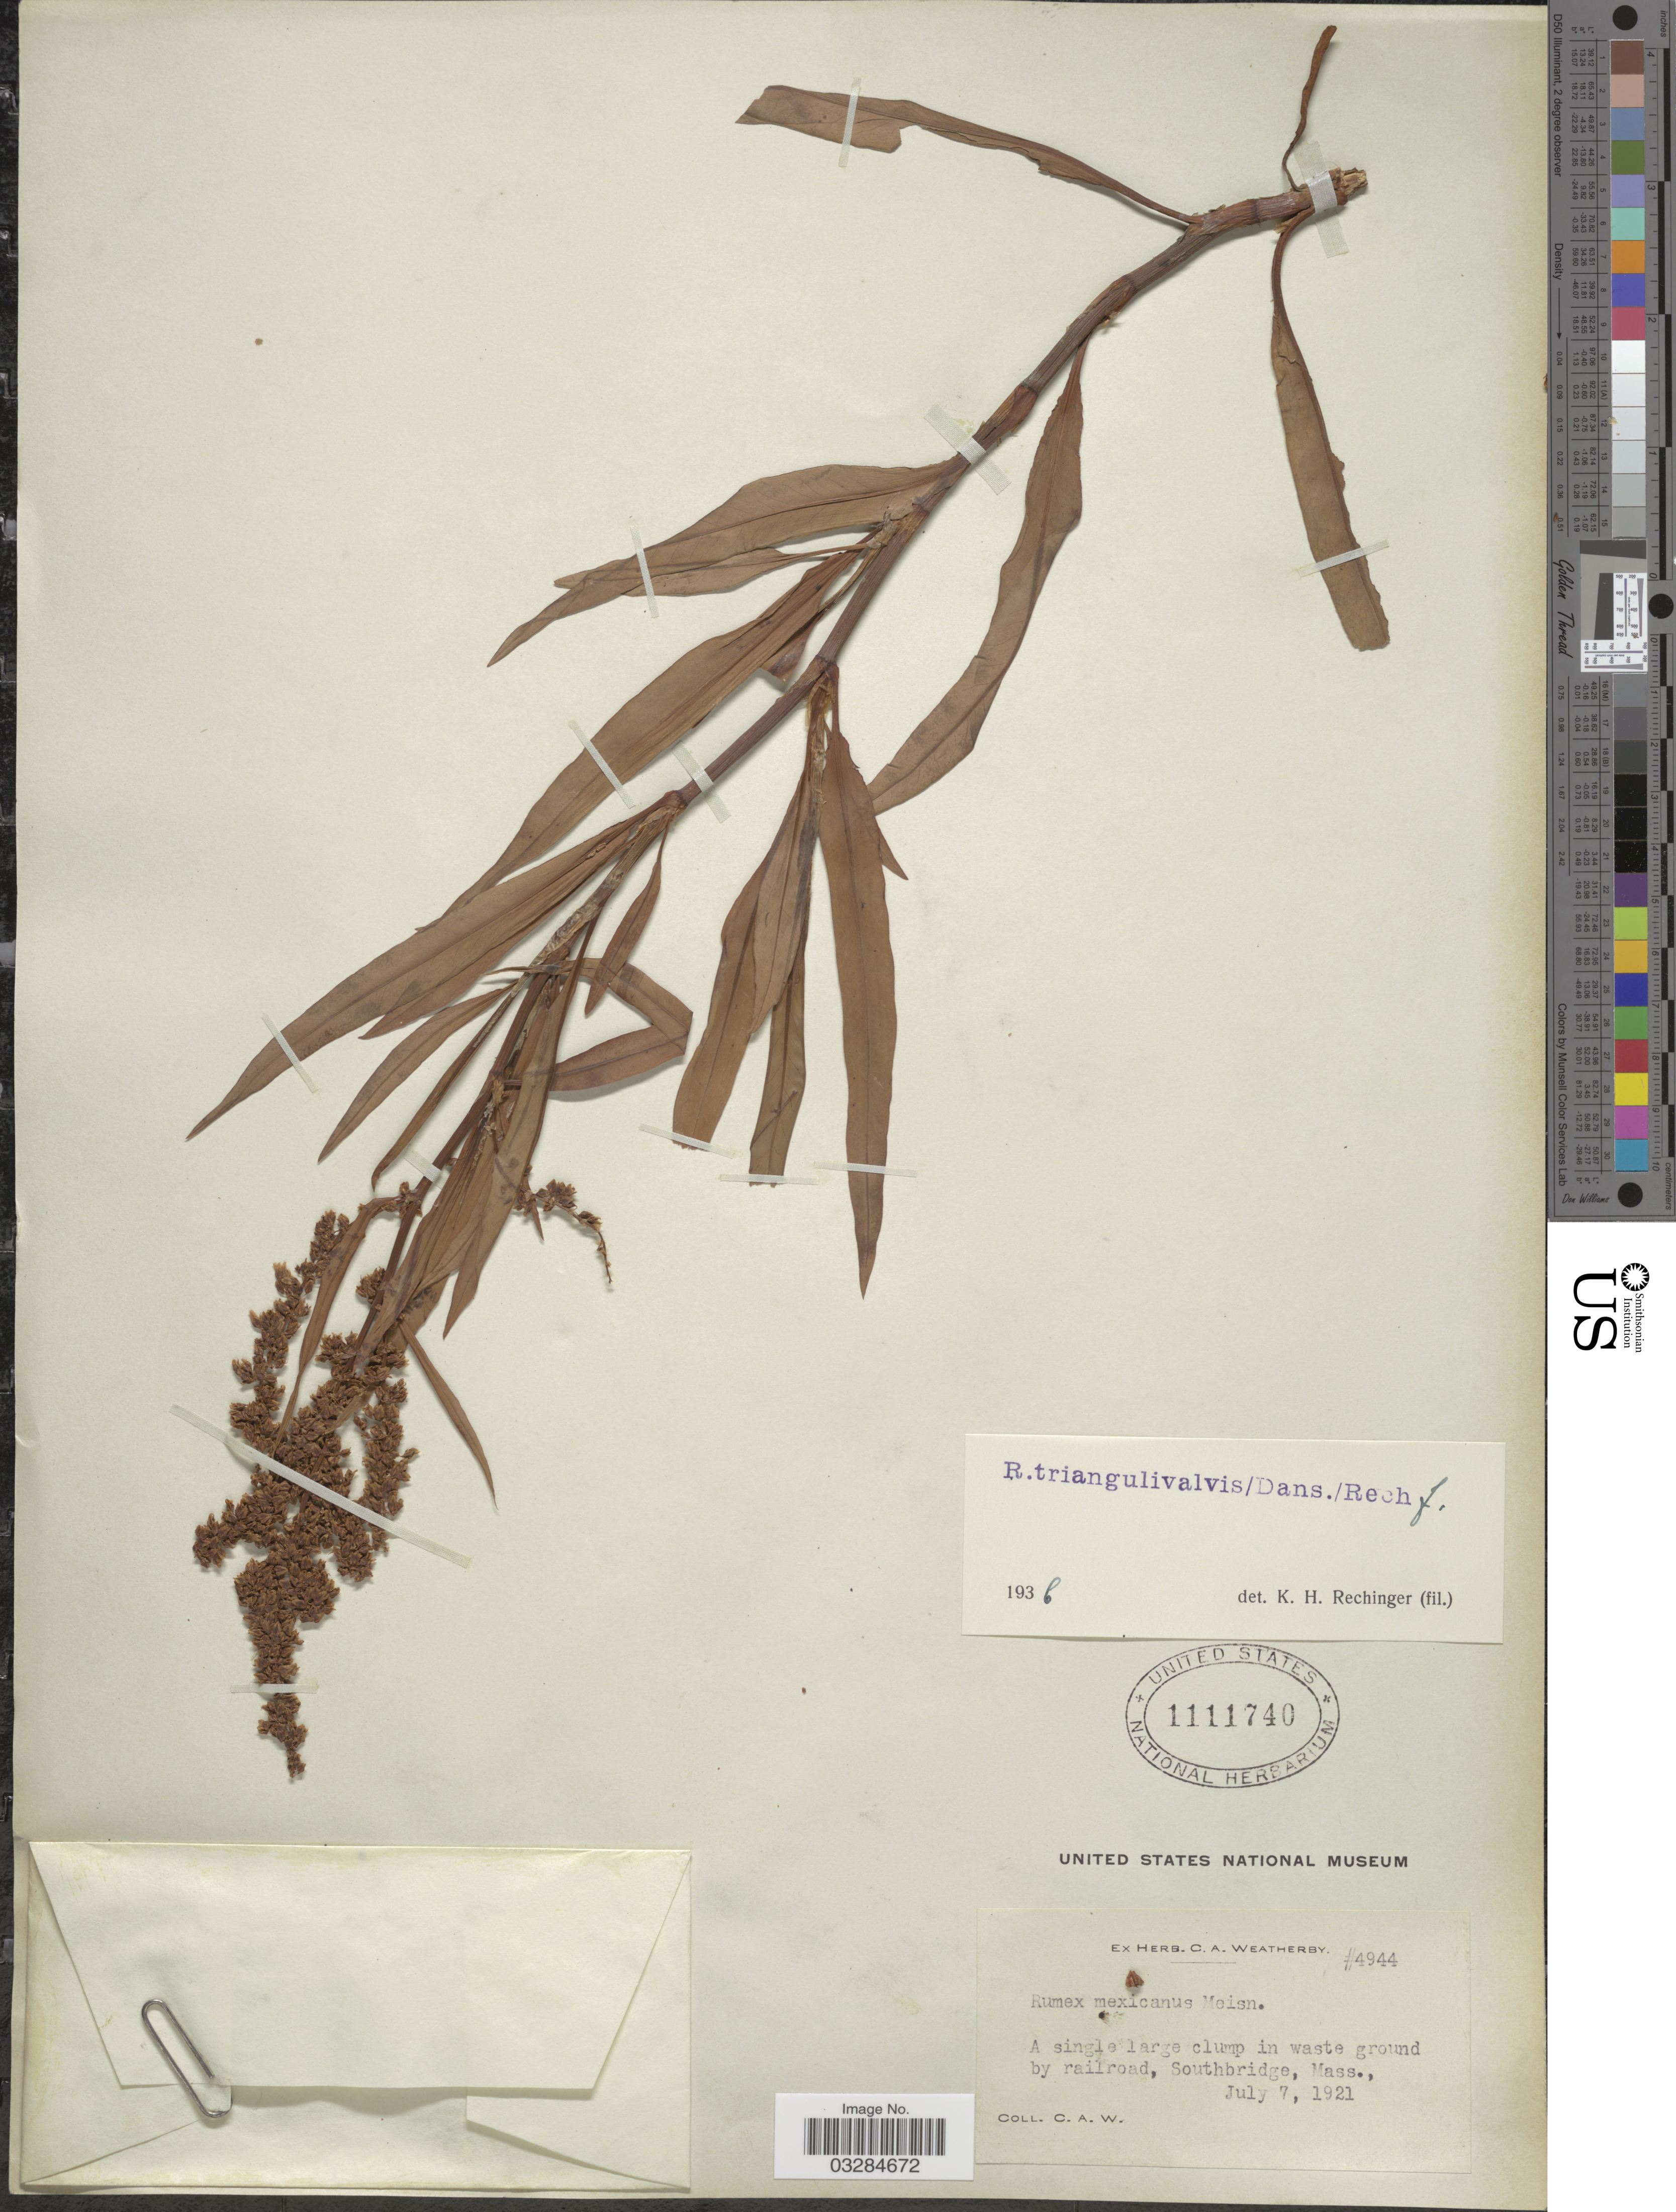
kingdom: Plantae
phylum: Tracheophyta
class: Magnoliopsida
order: Caryophyllales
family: Polygonaceae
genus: Rumex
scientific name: Rumex triangulivalvis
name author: (Danser) Rech. f.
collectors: C. A. Weatherby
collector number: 4944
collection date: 1921-07-07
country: United States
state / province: Massachusetts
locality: A single large clump in waste ground by railroad, Southbridge.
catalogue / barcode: US 1111740